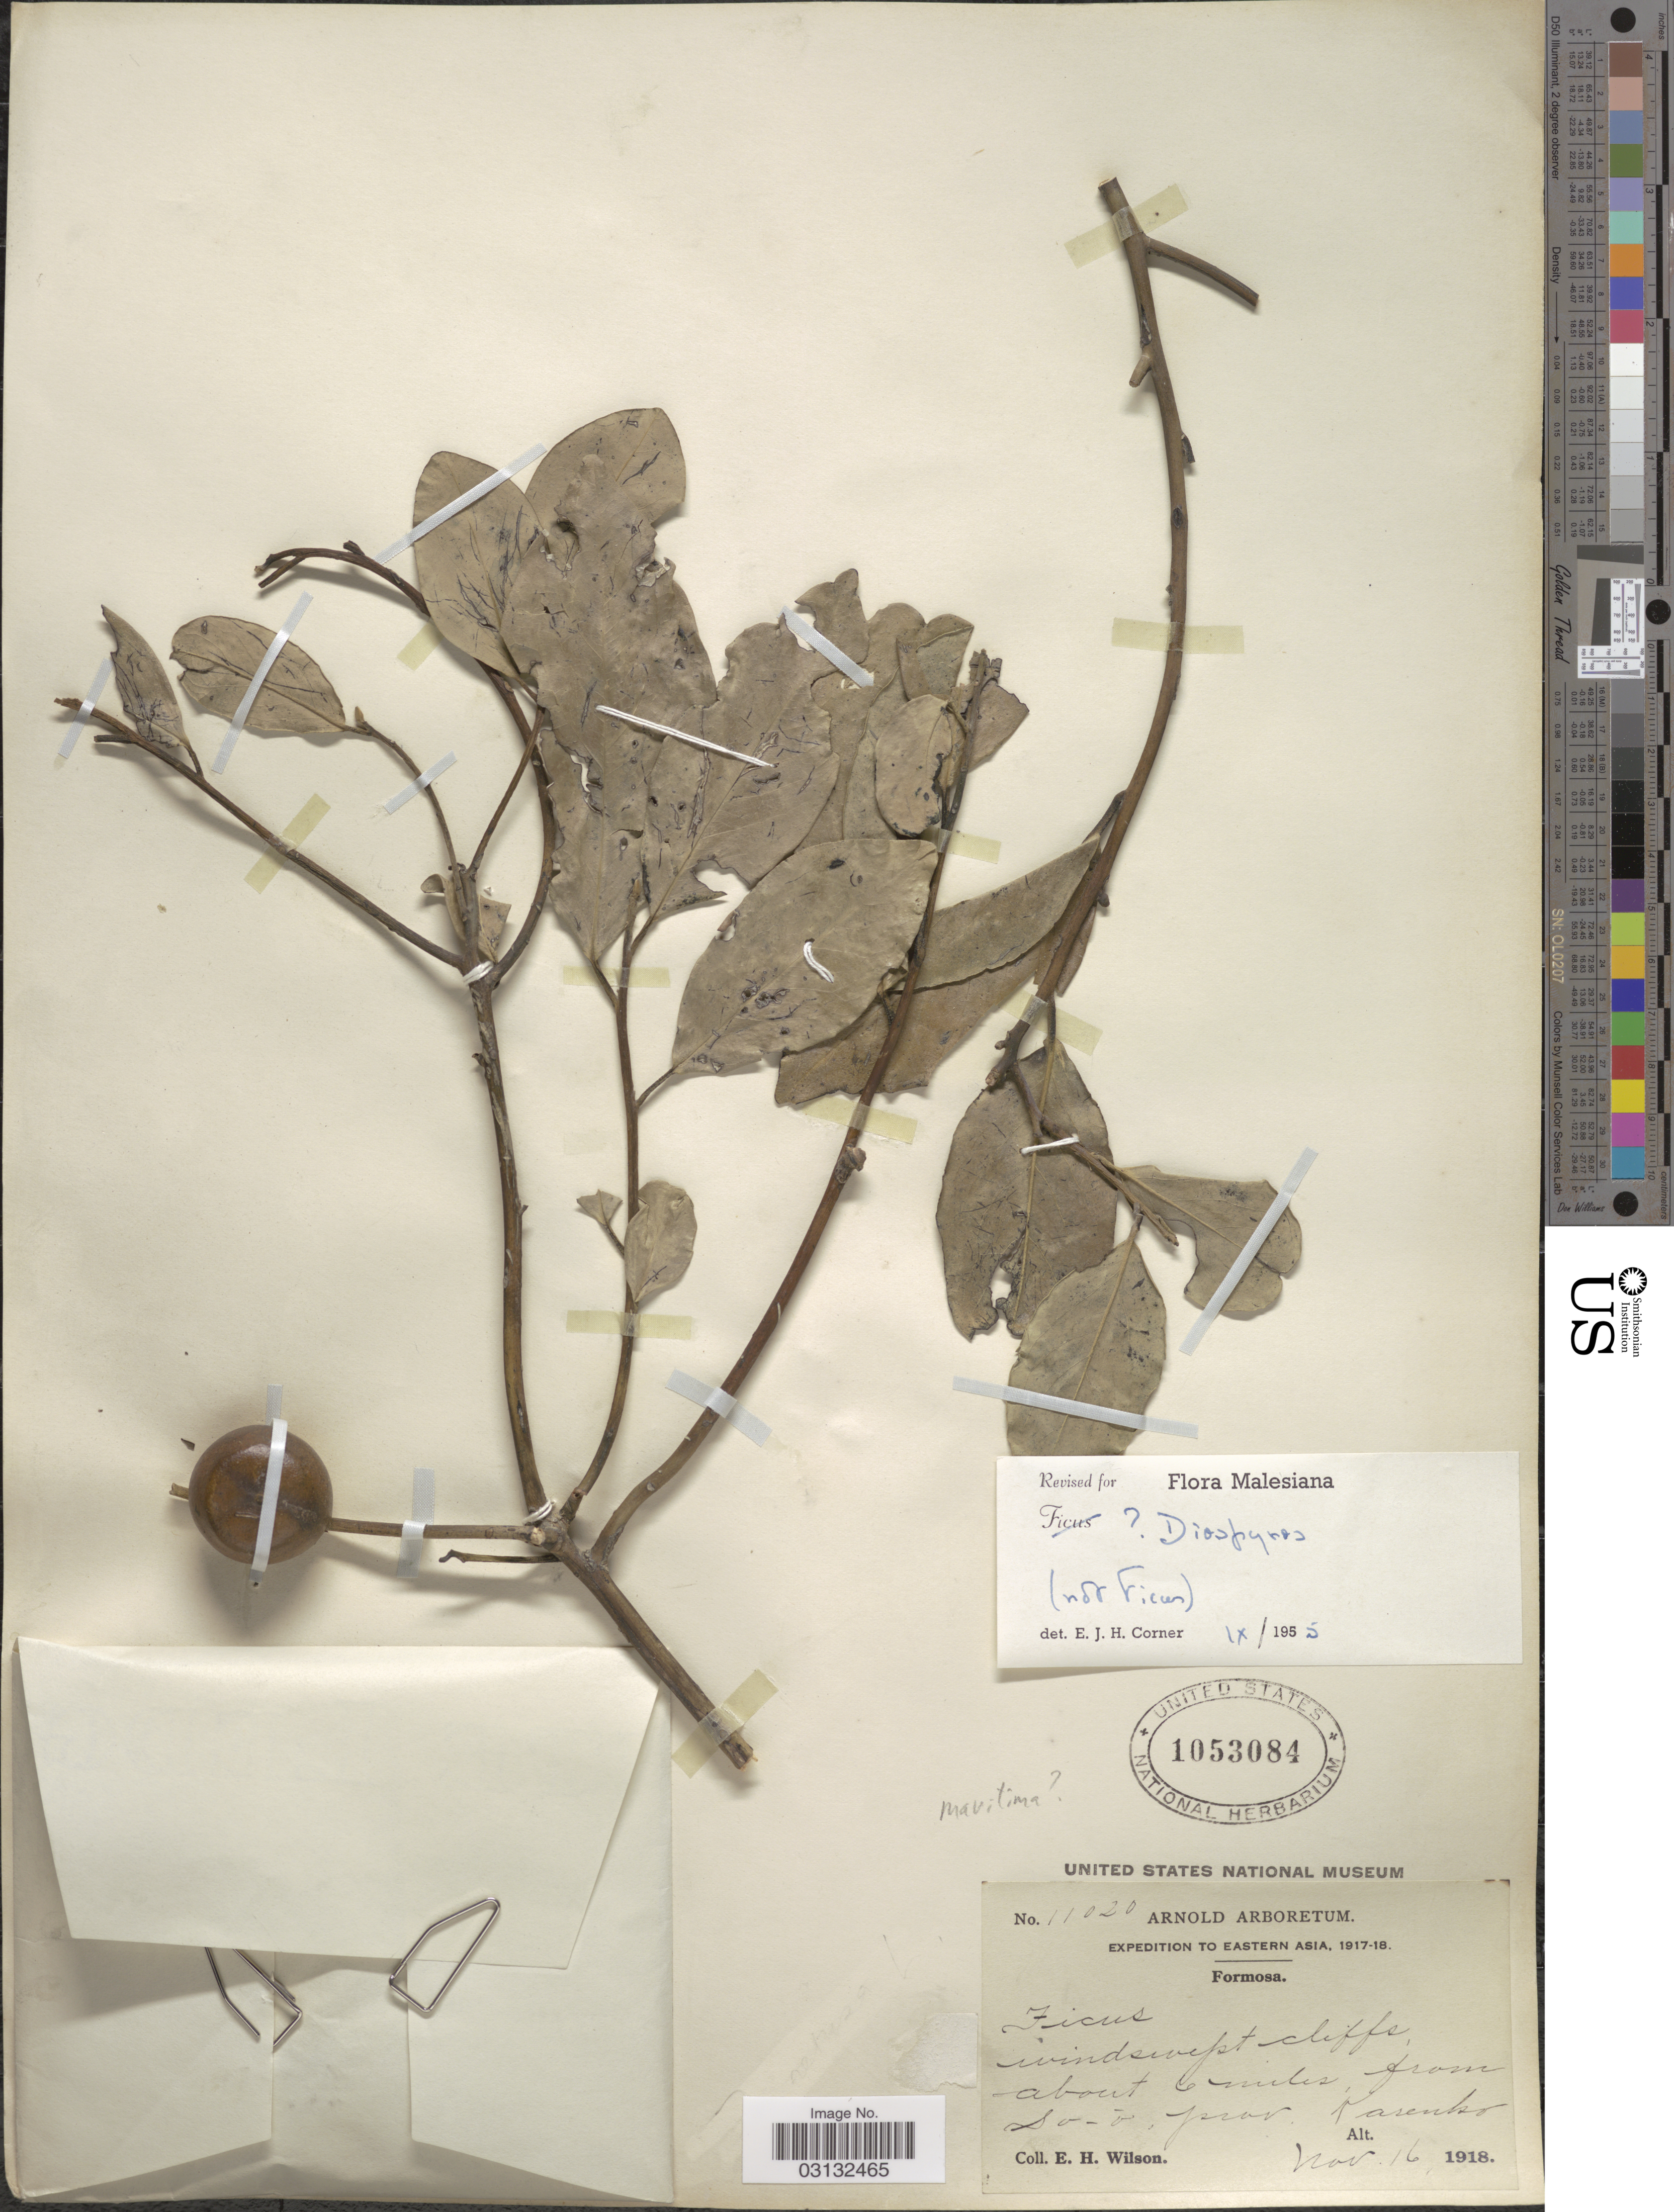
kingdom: Plantae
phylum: Tracheophyta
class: Magnoliopsida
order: Ericales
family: Ebenaceae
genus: Diospyros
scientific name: Diospyros sp.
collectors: E. Wilson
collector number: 11020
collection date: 1918-11-16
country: Taiwan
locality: Formosa. About 6 miles from So - o, prov. Karenko.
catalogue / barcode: US 1053084